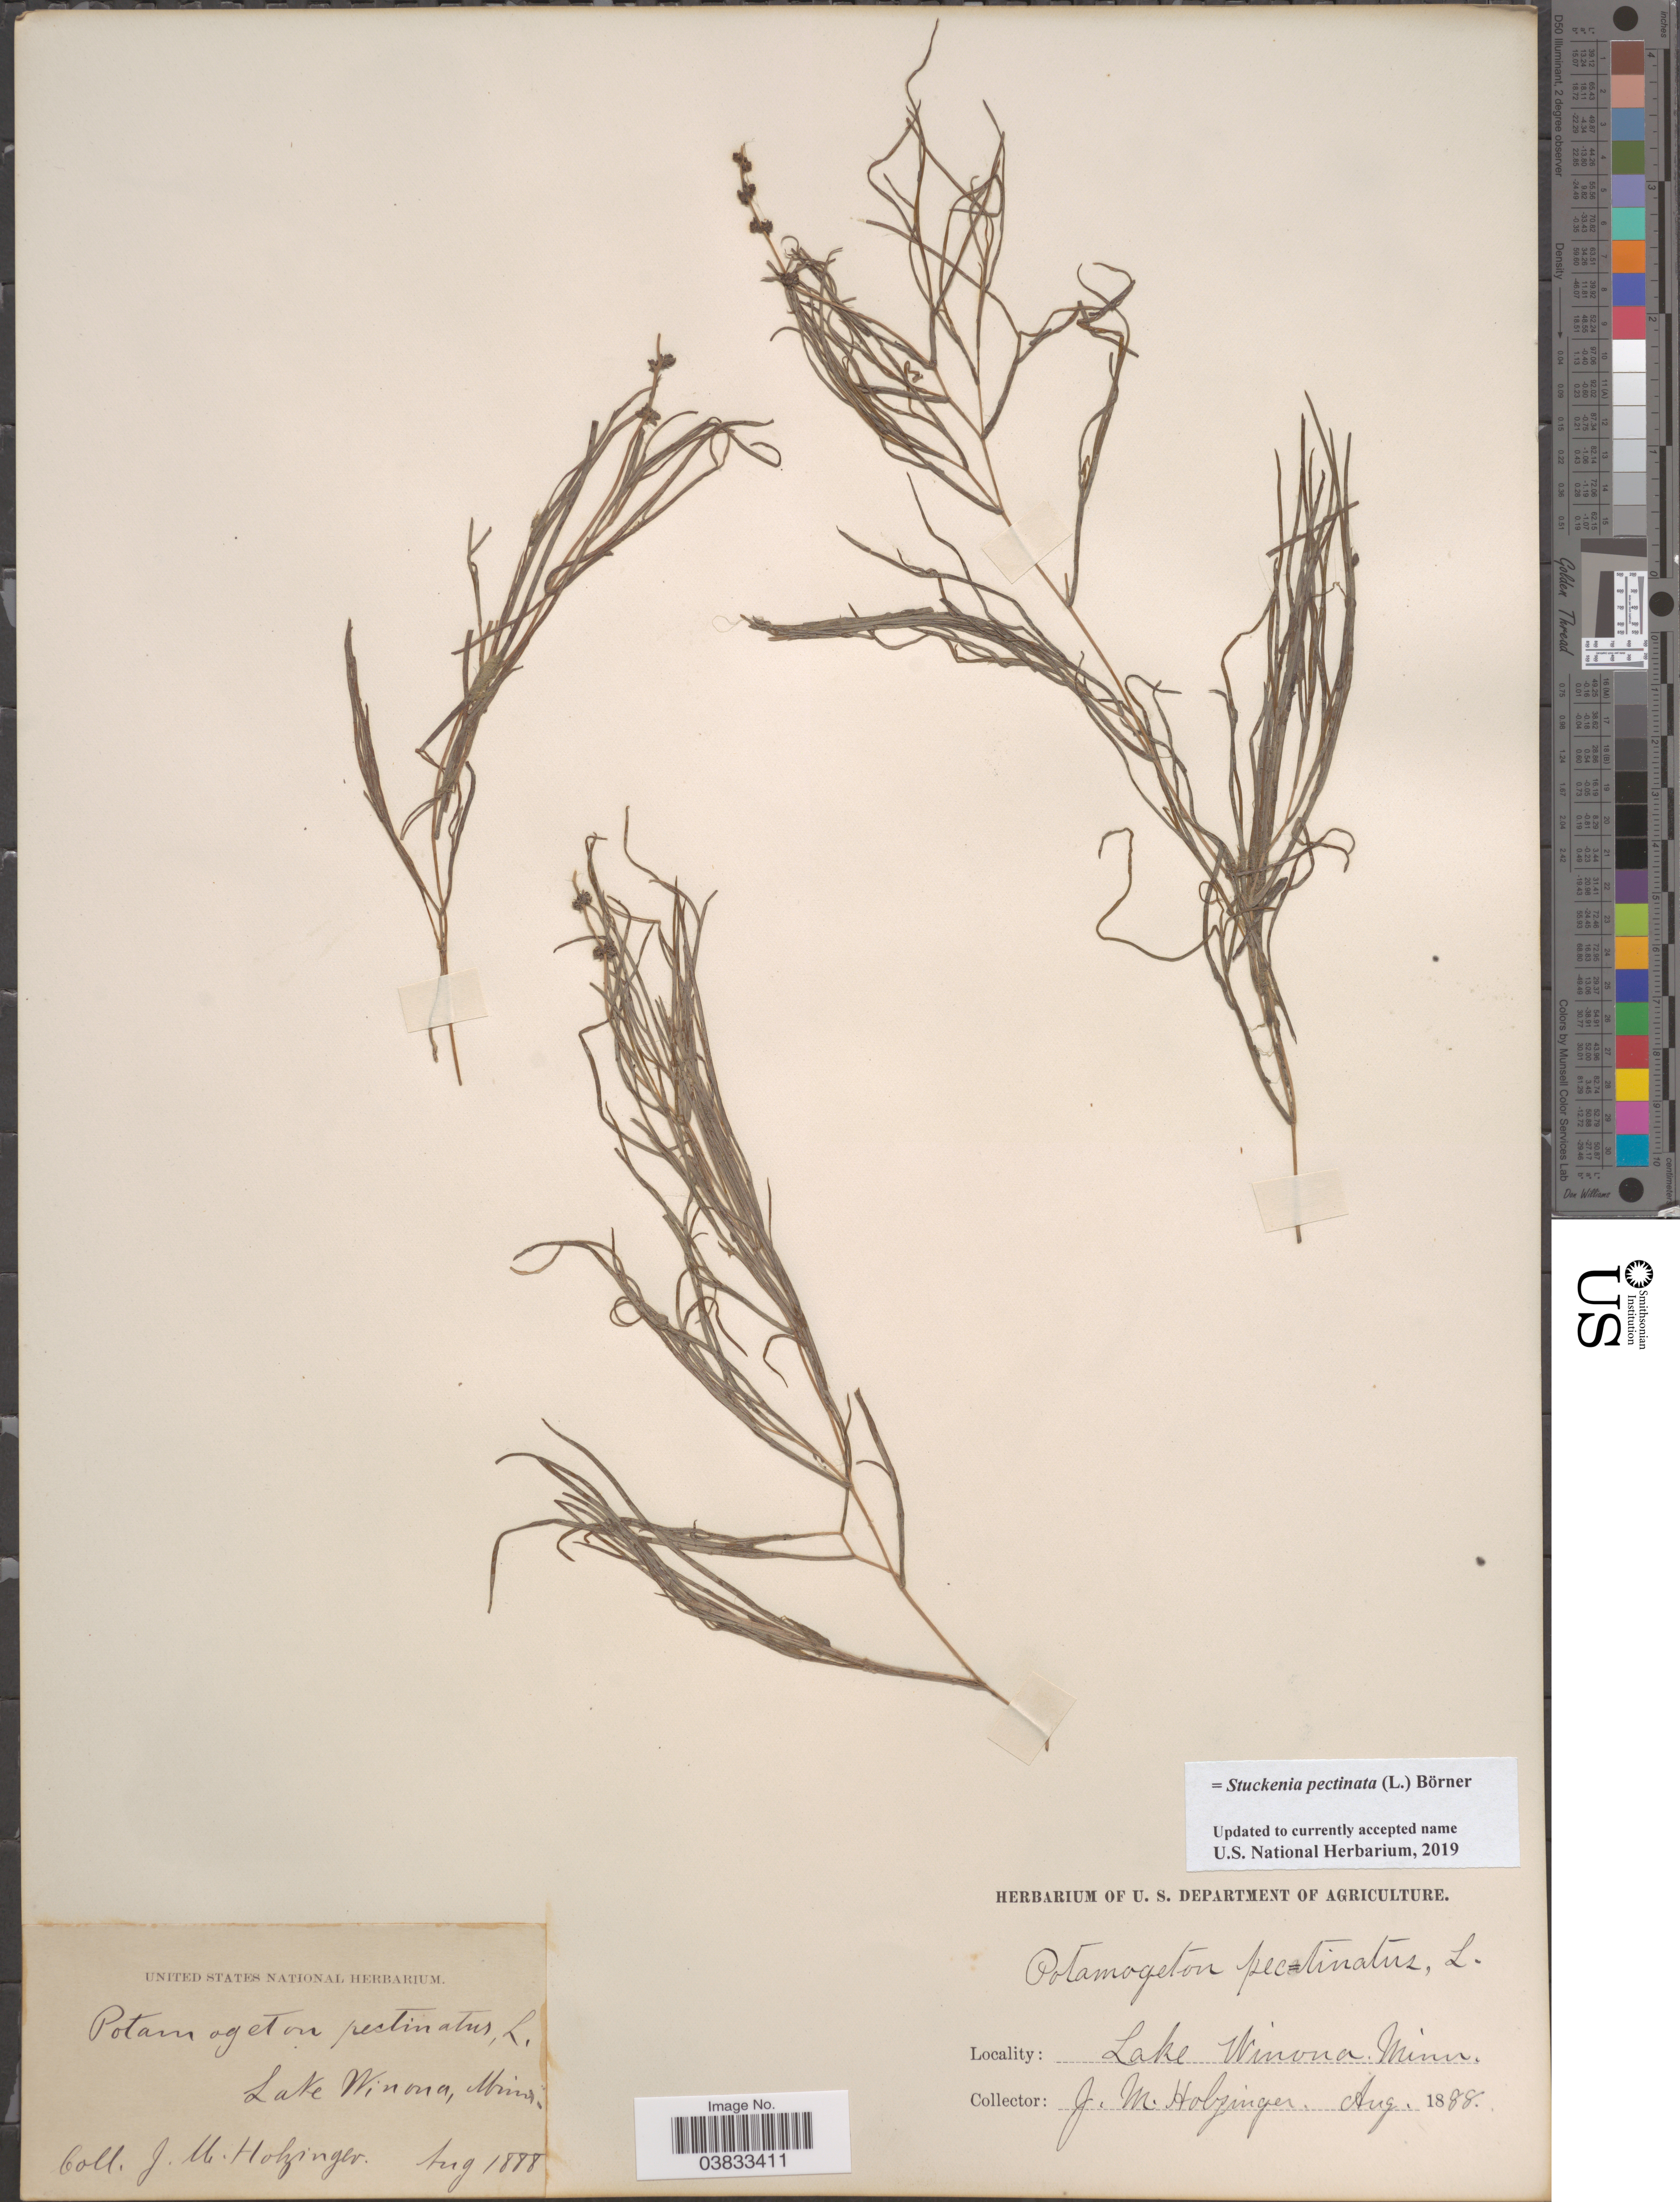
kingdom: Plantae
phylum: Tracheophyta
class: Liliopsida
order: Alismatales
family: Potamogetonaceae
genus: Stuckenia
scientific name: Stuckenia pectinata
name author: (L.) Börner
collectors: J. M. Holzinger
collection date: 1888-08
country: United States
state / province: Minnesota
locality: Lake Winona.